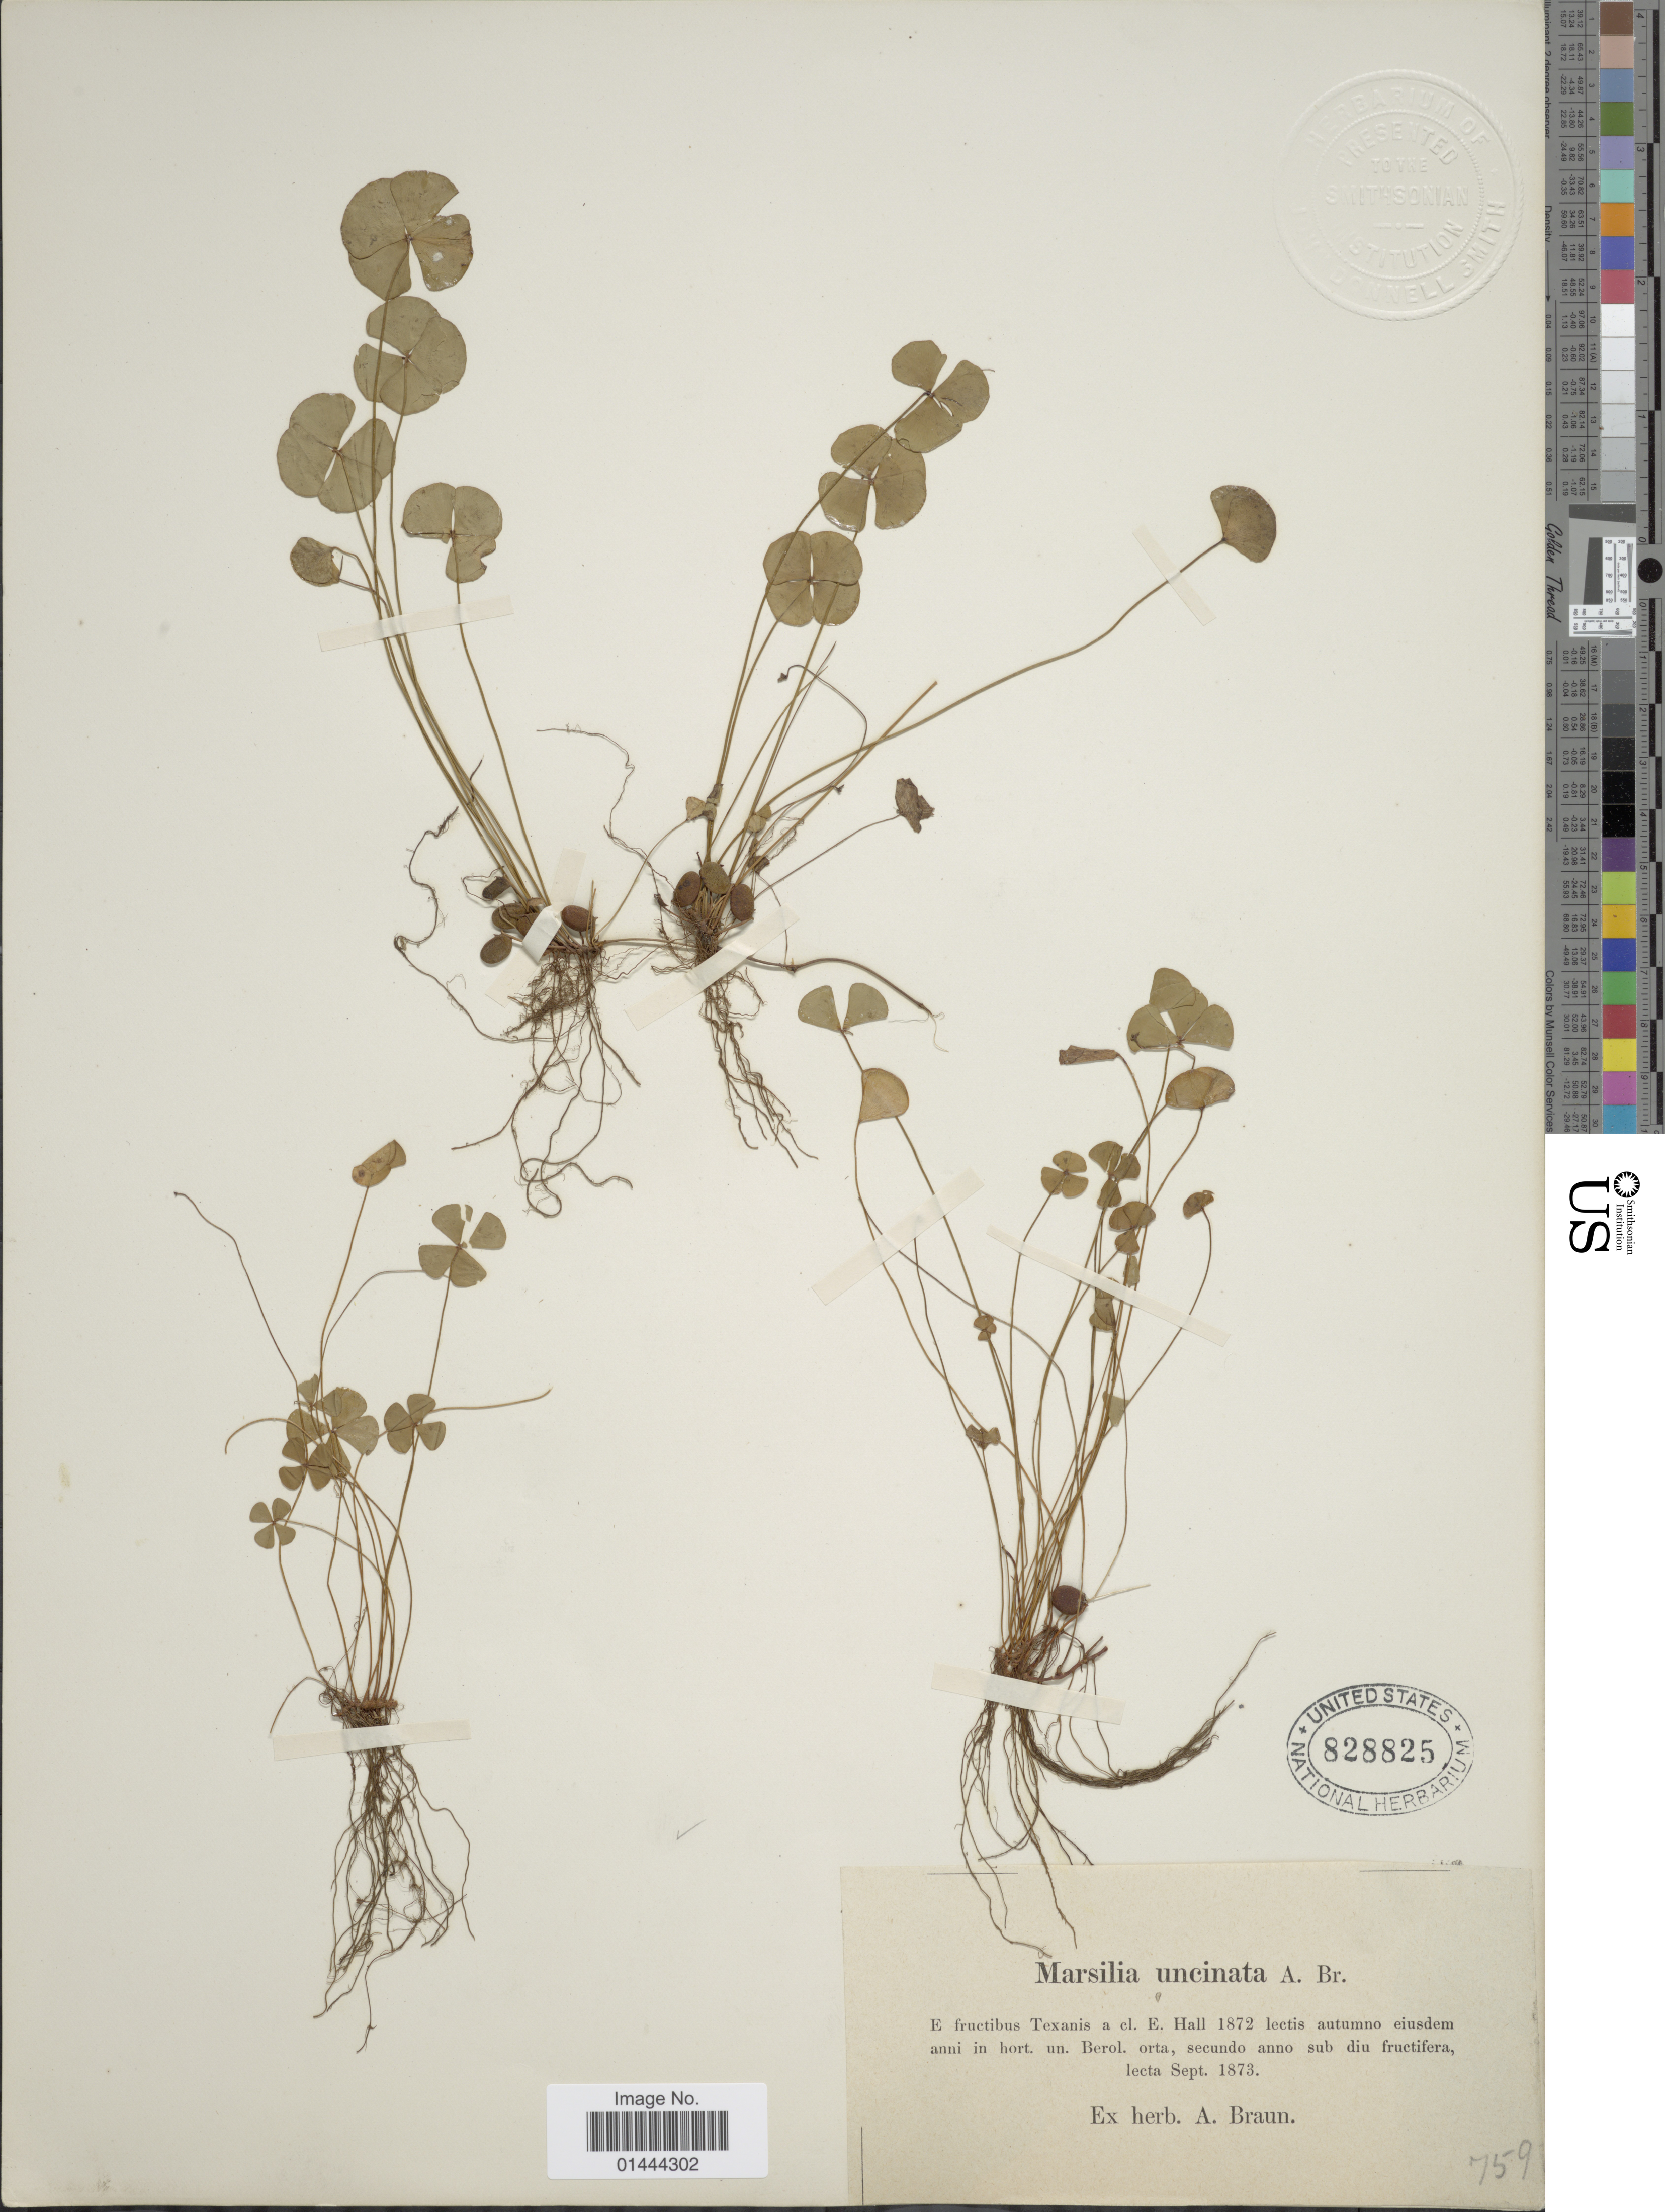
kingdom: Plantae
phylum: Tracheophyta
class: Polypodiopsida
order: Salviniales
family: Marsileaceae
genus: Marsilea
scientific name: Marsilea vestita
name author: Hook. & Grev.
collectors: ex herb. A. Braun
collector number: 759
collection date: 1873-09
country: United States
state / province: Texas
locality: In hort. un Berol.. orta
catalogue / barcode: US 828825